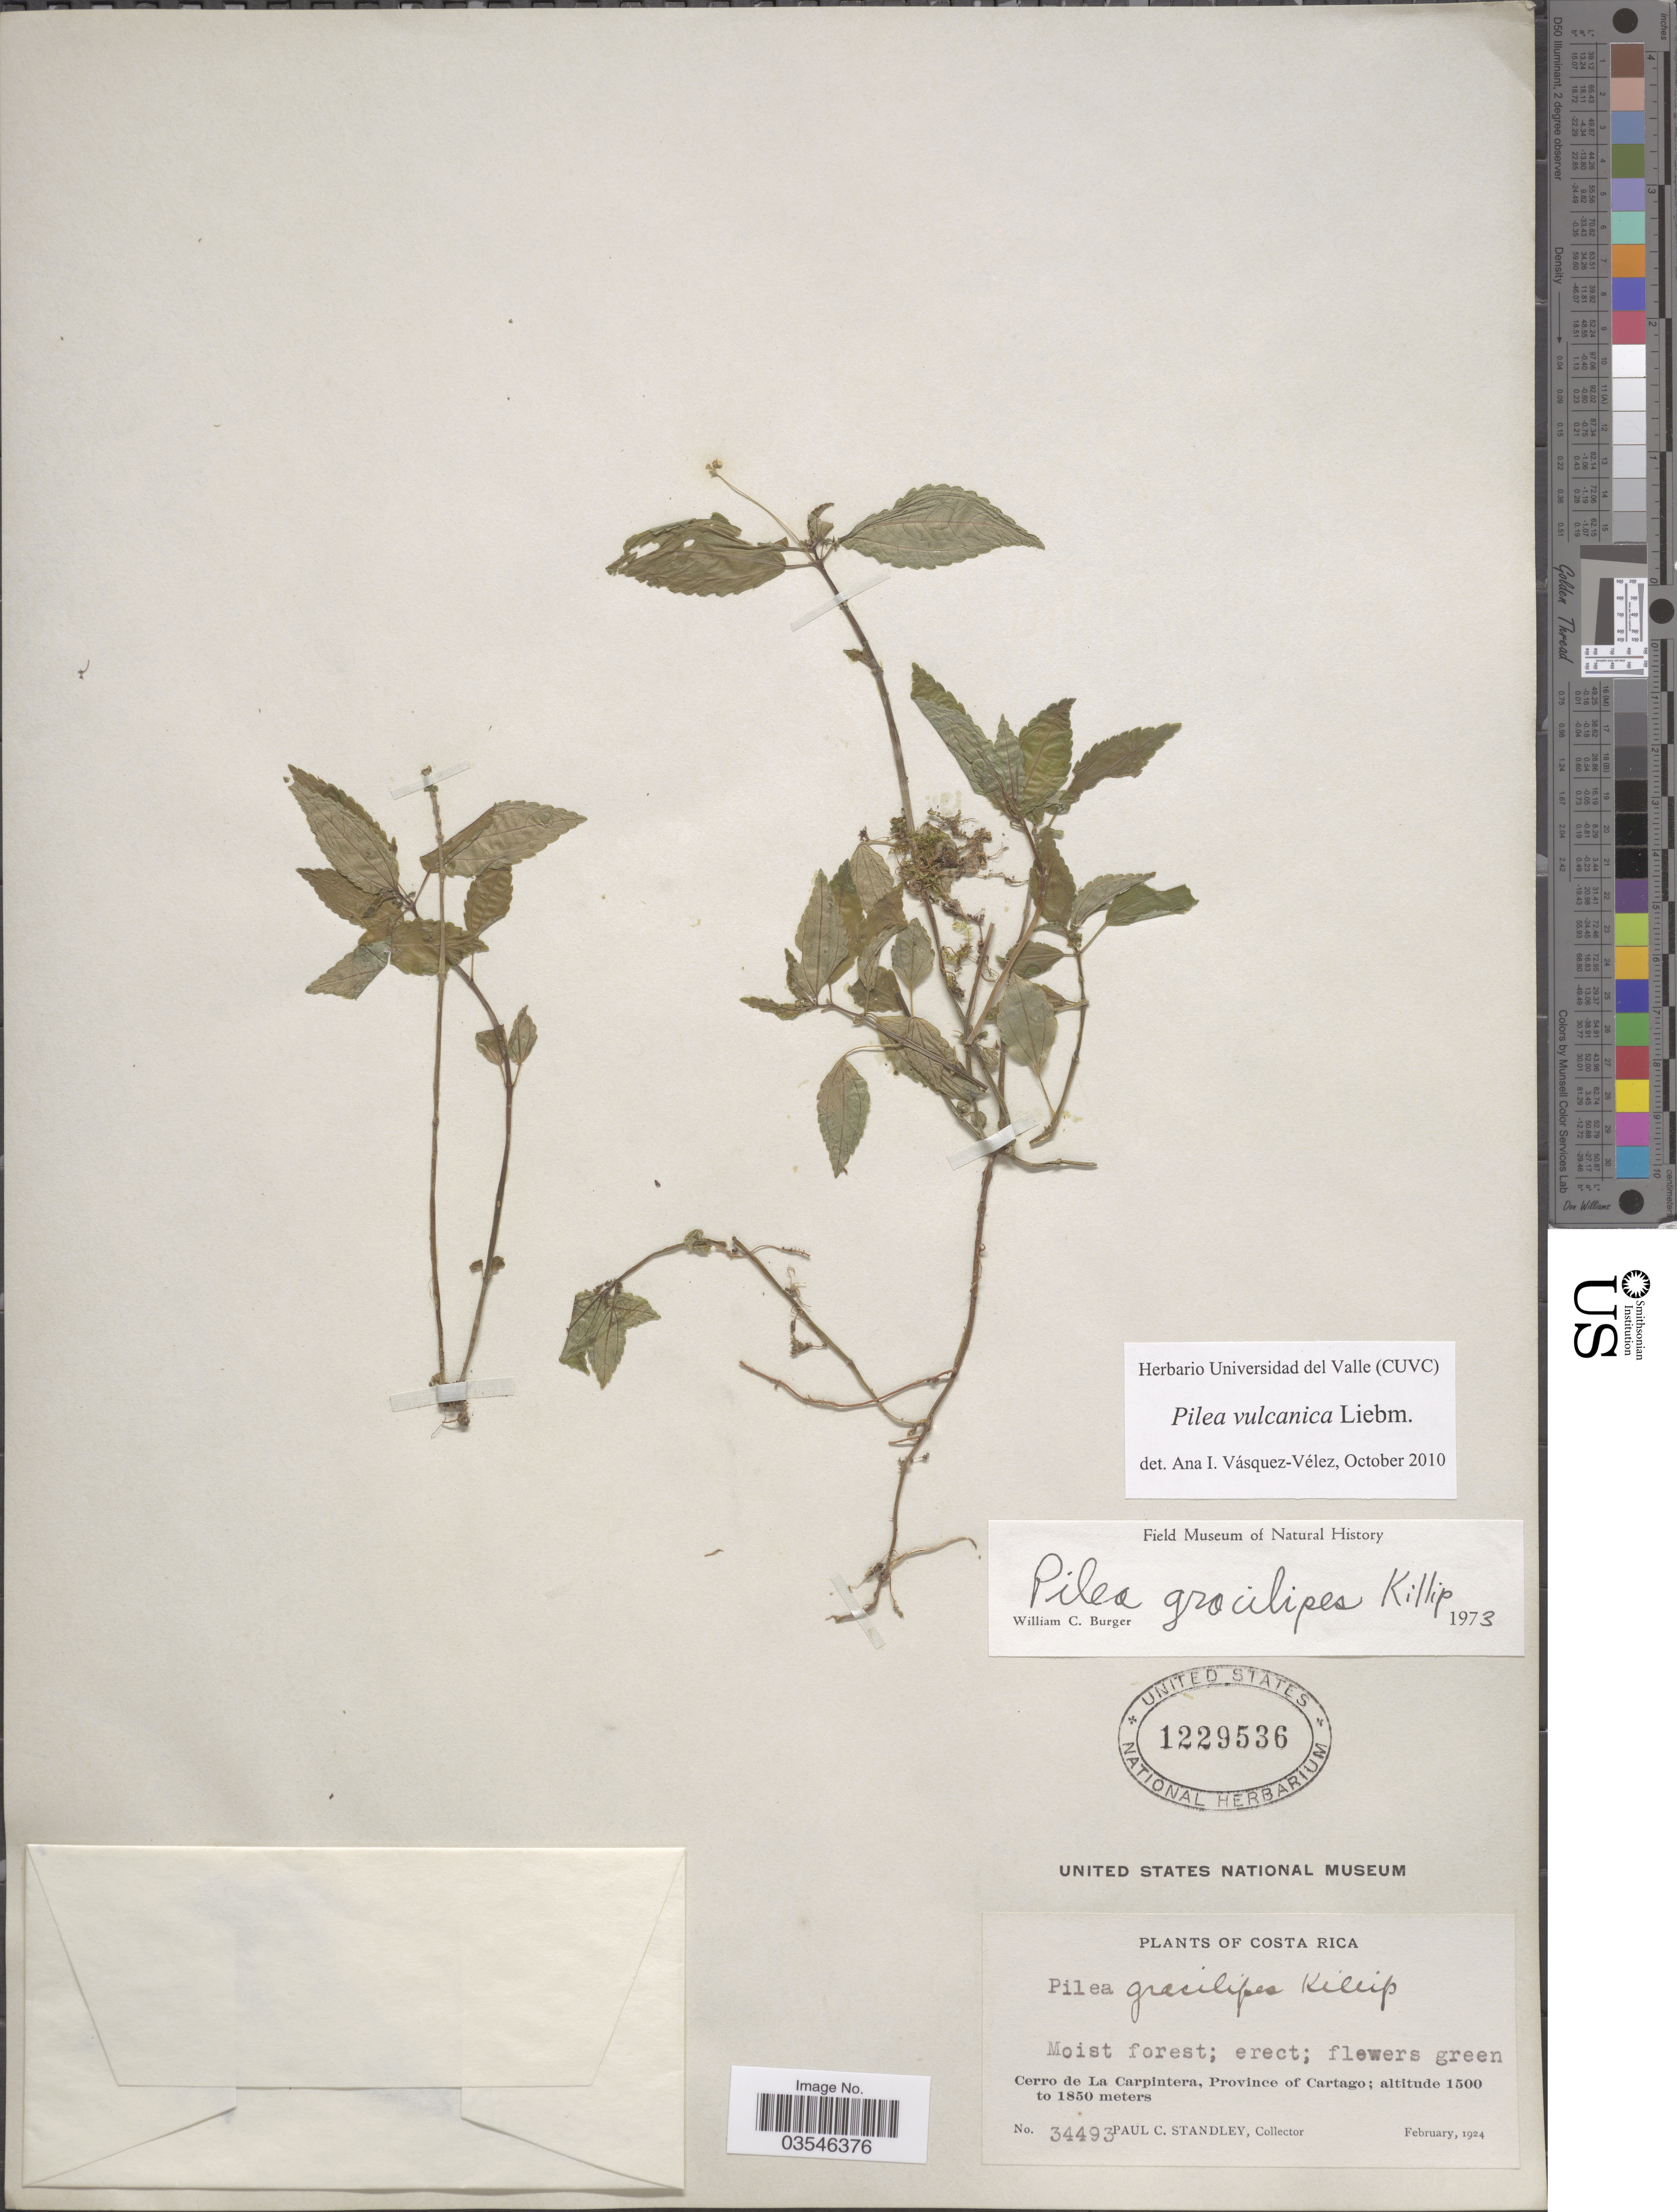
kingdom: Plantae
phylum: Tracheophyta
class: Magnoliopsida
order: Rosales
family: Urticaceae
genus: Pilea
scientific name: Pilea vulcanica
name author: Liebm.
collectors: P. C. Standley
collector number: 34493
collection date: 1924-02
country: Costa Rica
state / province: Cartago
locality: Cerro de La Carpintera.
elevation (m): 1500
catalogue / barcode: US 1229536